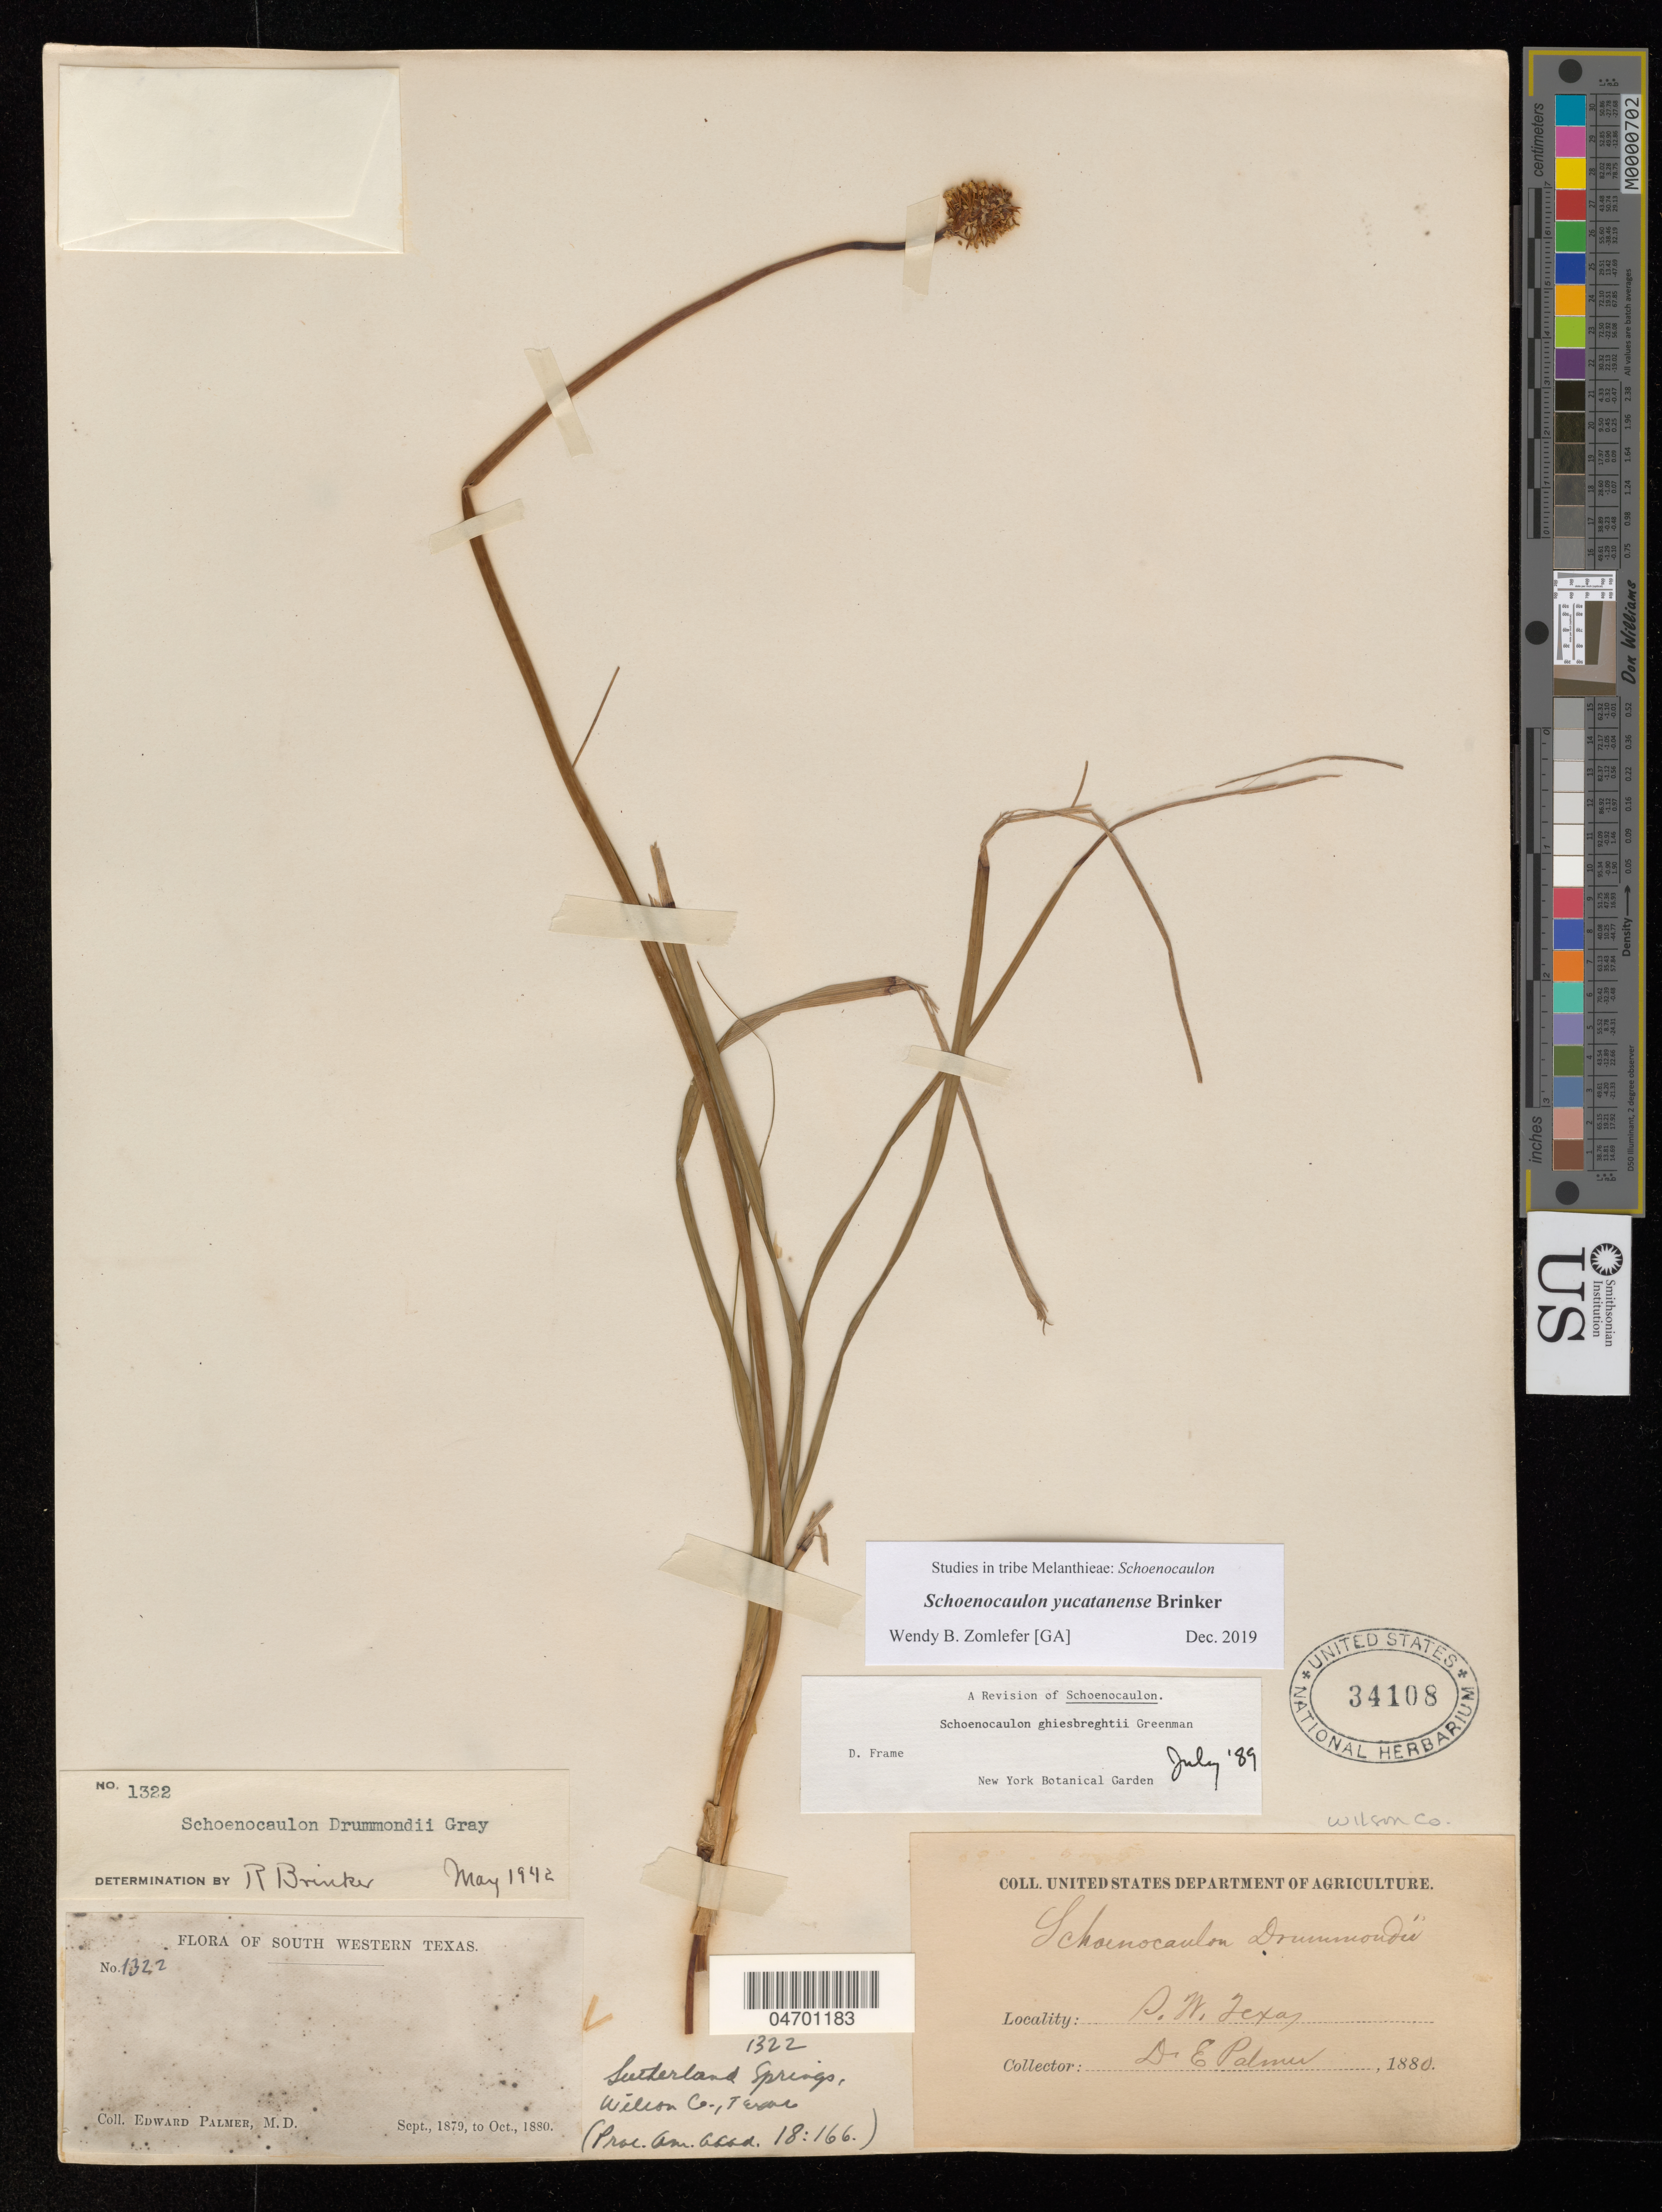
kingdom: Plantae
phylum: Tracheophyta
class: Liliopsida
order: Liliales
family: Melanthiaceae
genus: Schoenocaulon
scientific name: Schoenocaulon sp.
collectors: E. Palmer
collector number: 1322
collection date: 1879-09/1880-10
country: United States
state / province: Texas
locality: South Western Texas. Wilson Co. Sutherland Springs.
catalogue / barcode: US 34108